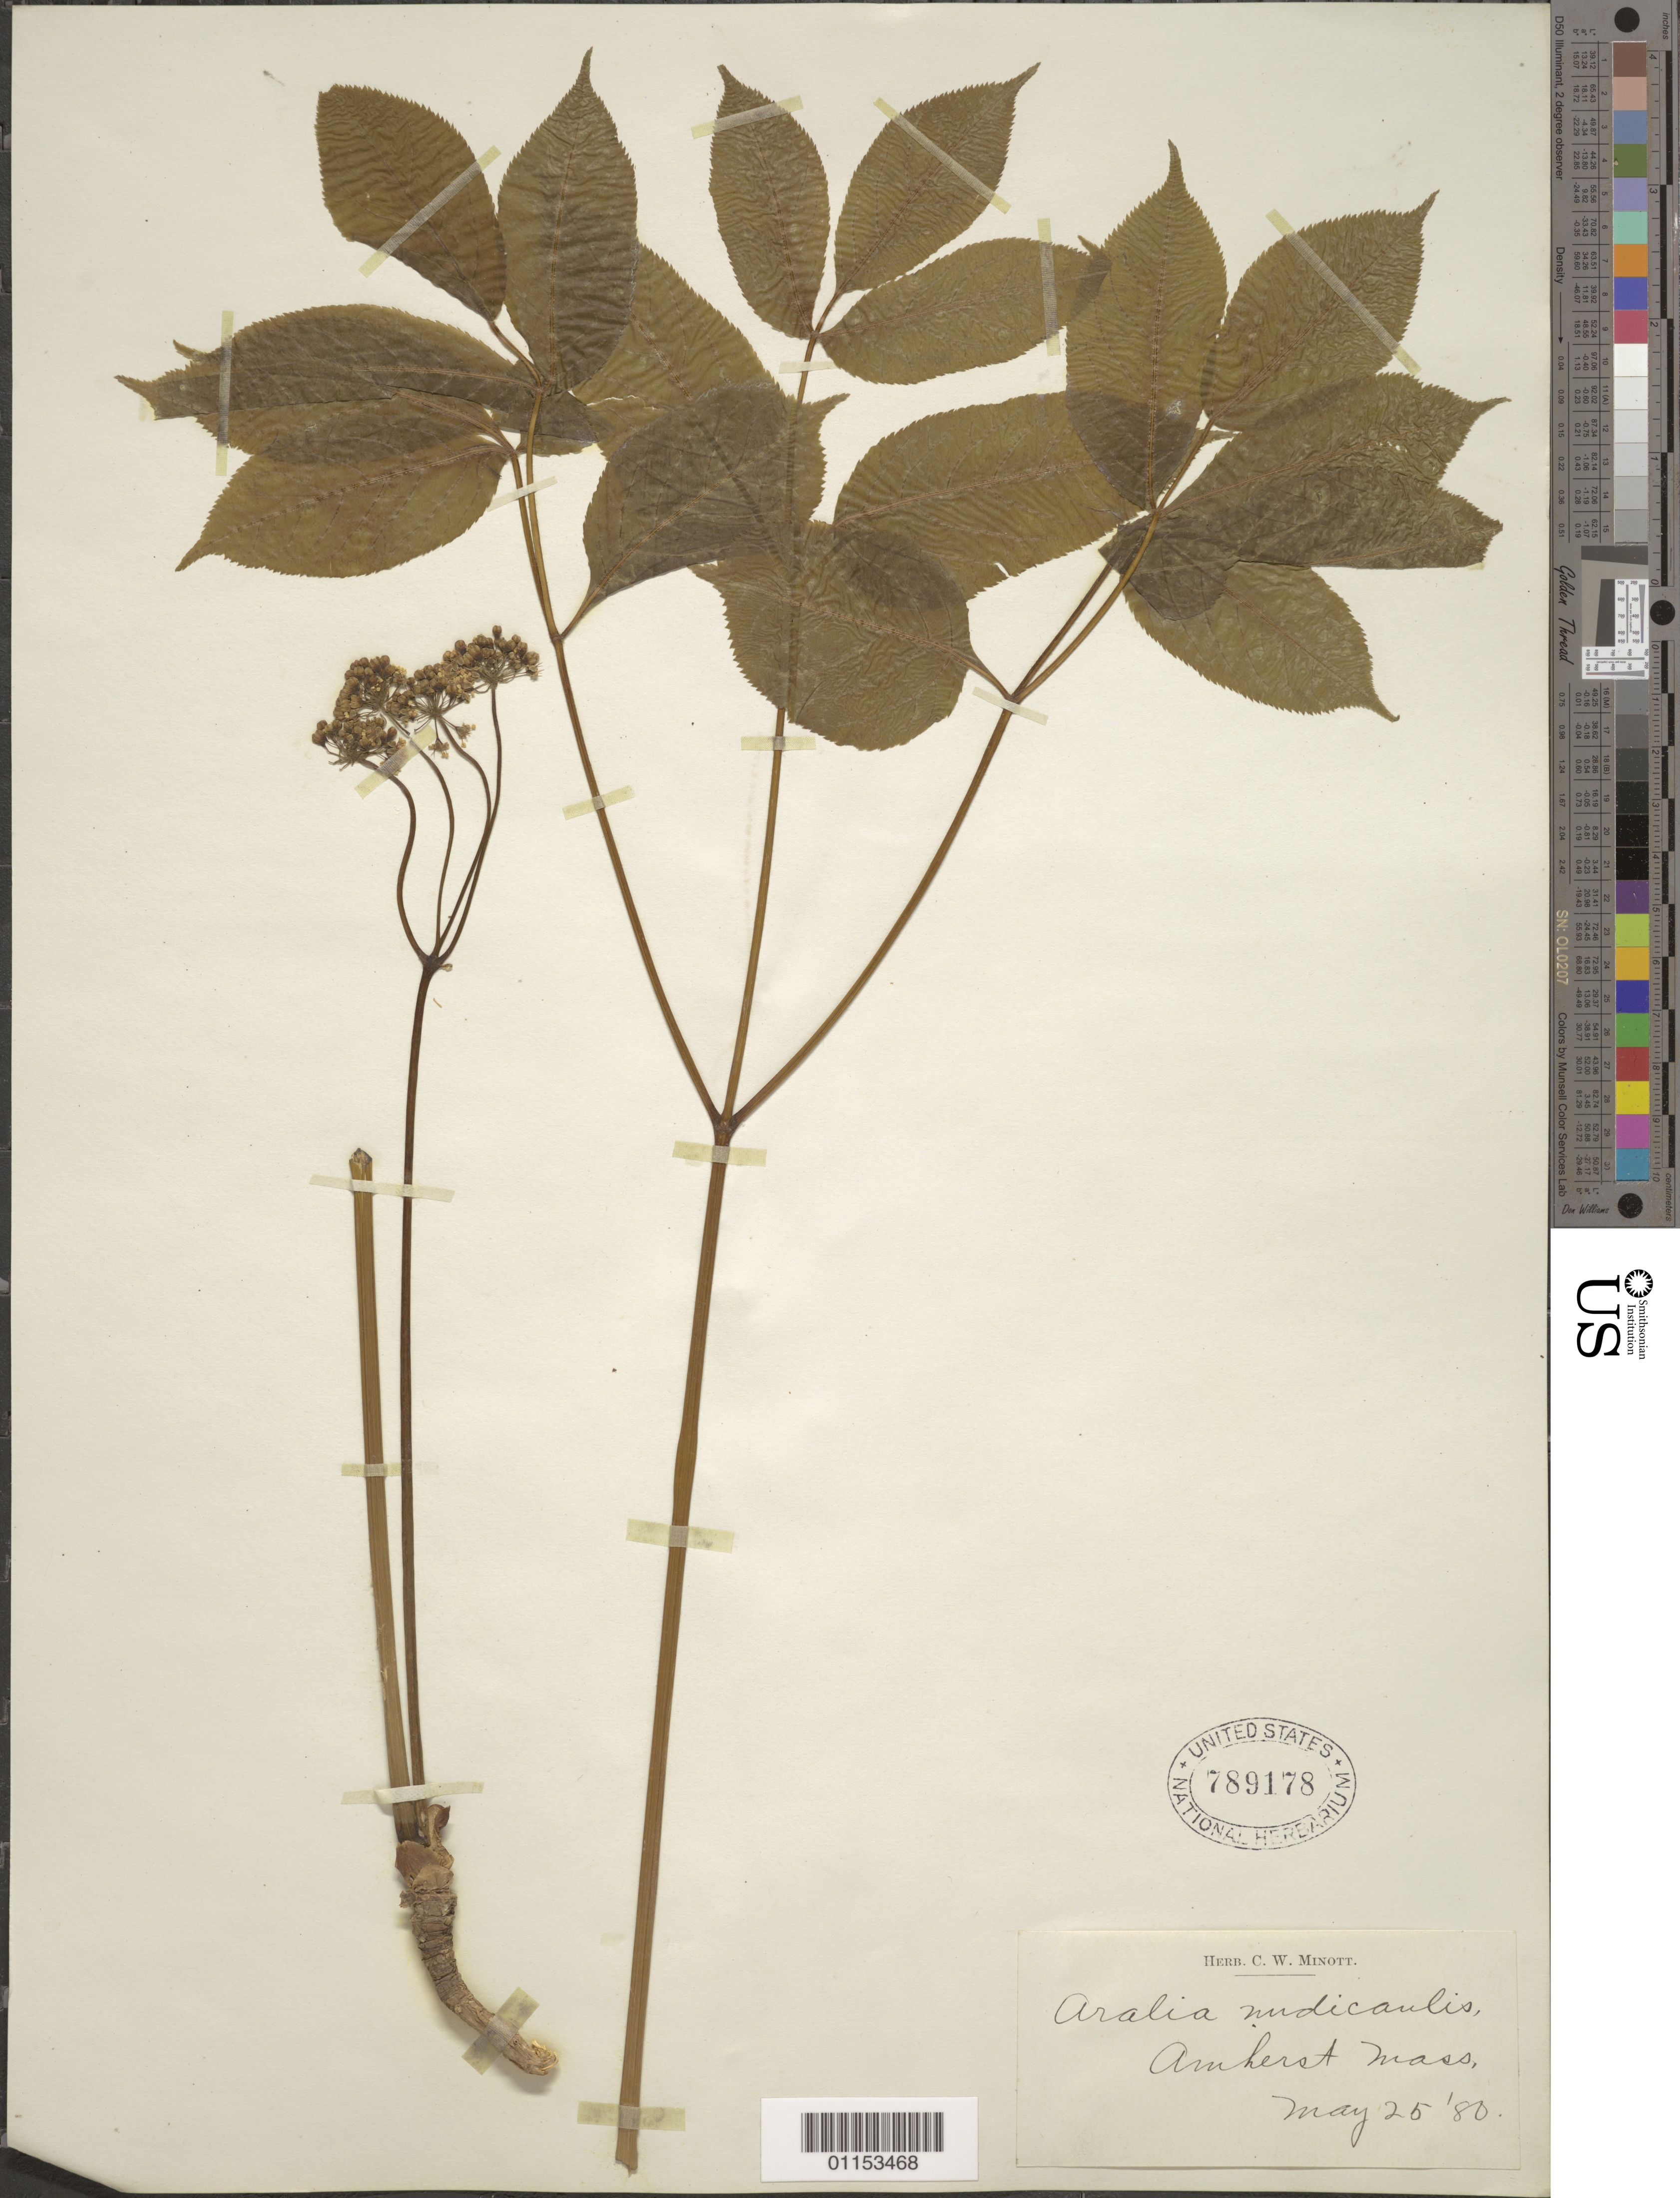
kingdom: Plantae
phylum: Tracheophyta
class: Magnoliopsida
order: Apiales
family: Araliaceae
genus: Aralia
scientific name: Aralia nudicaulis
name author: L.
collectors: C. Minott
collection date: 1880-05-25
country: United States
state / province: Massachusetts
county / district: Hampshire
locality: Amherst.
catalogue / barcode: US 789178